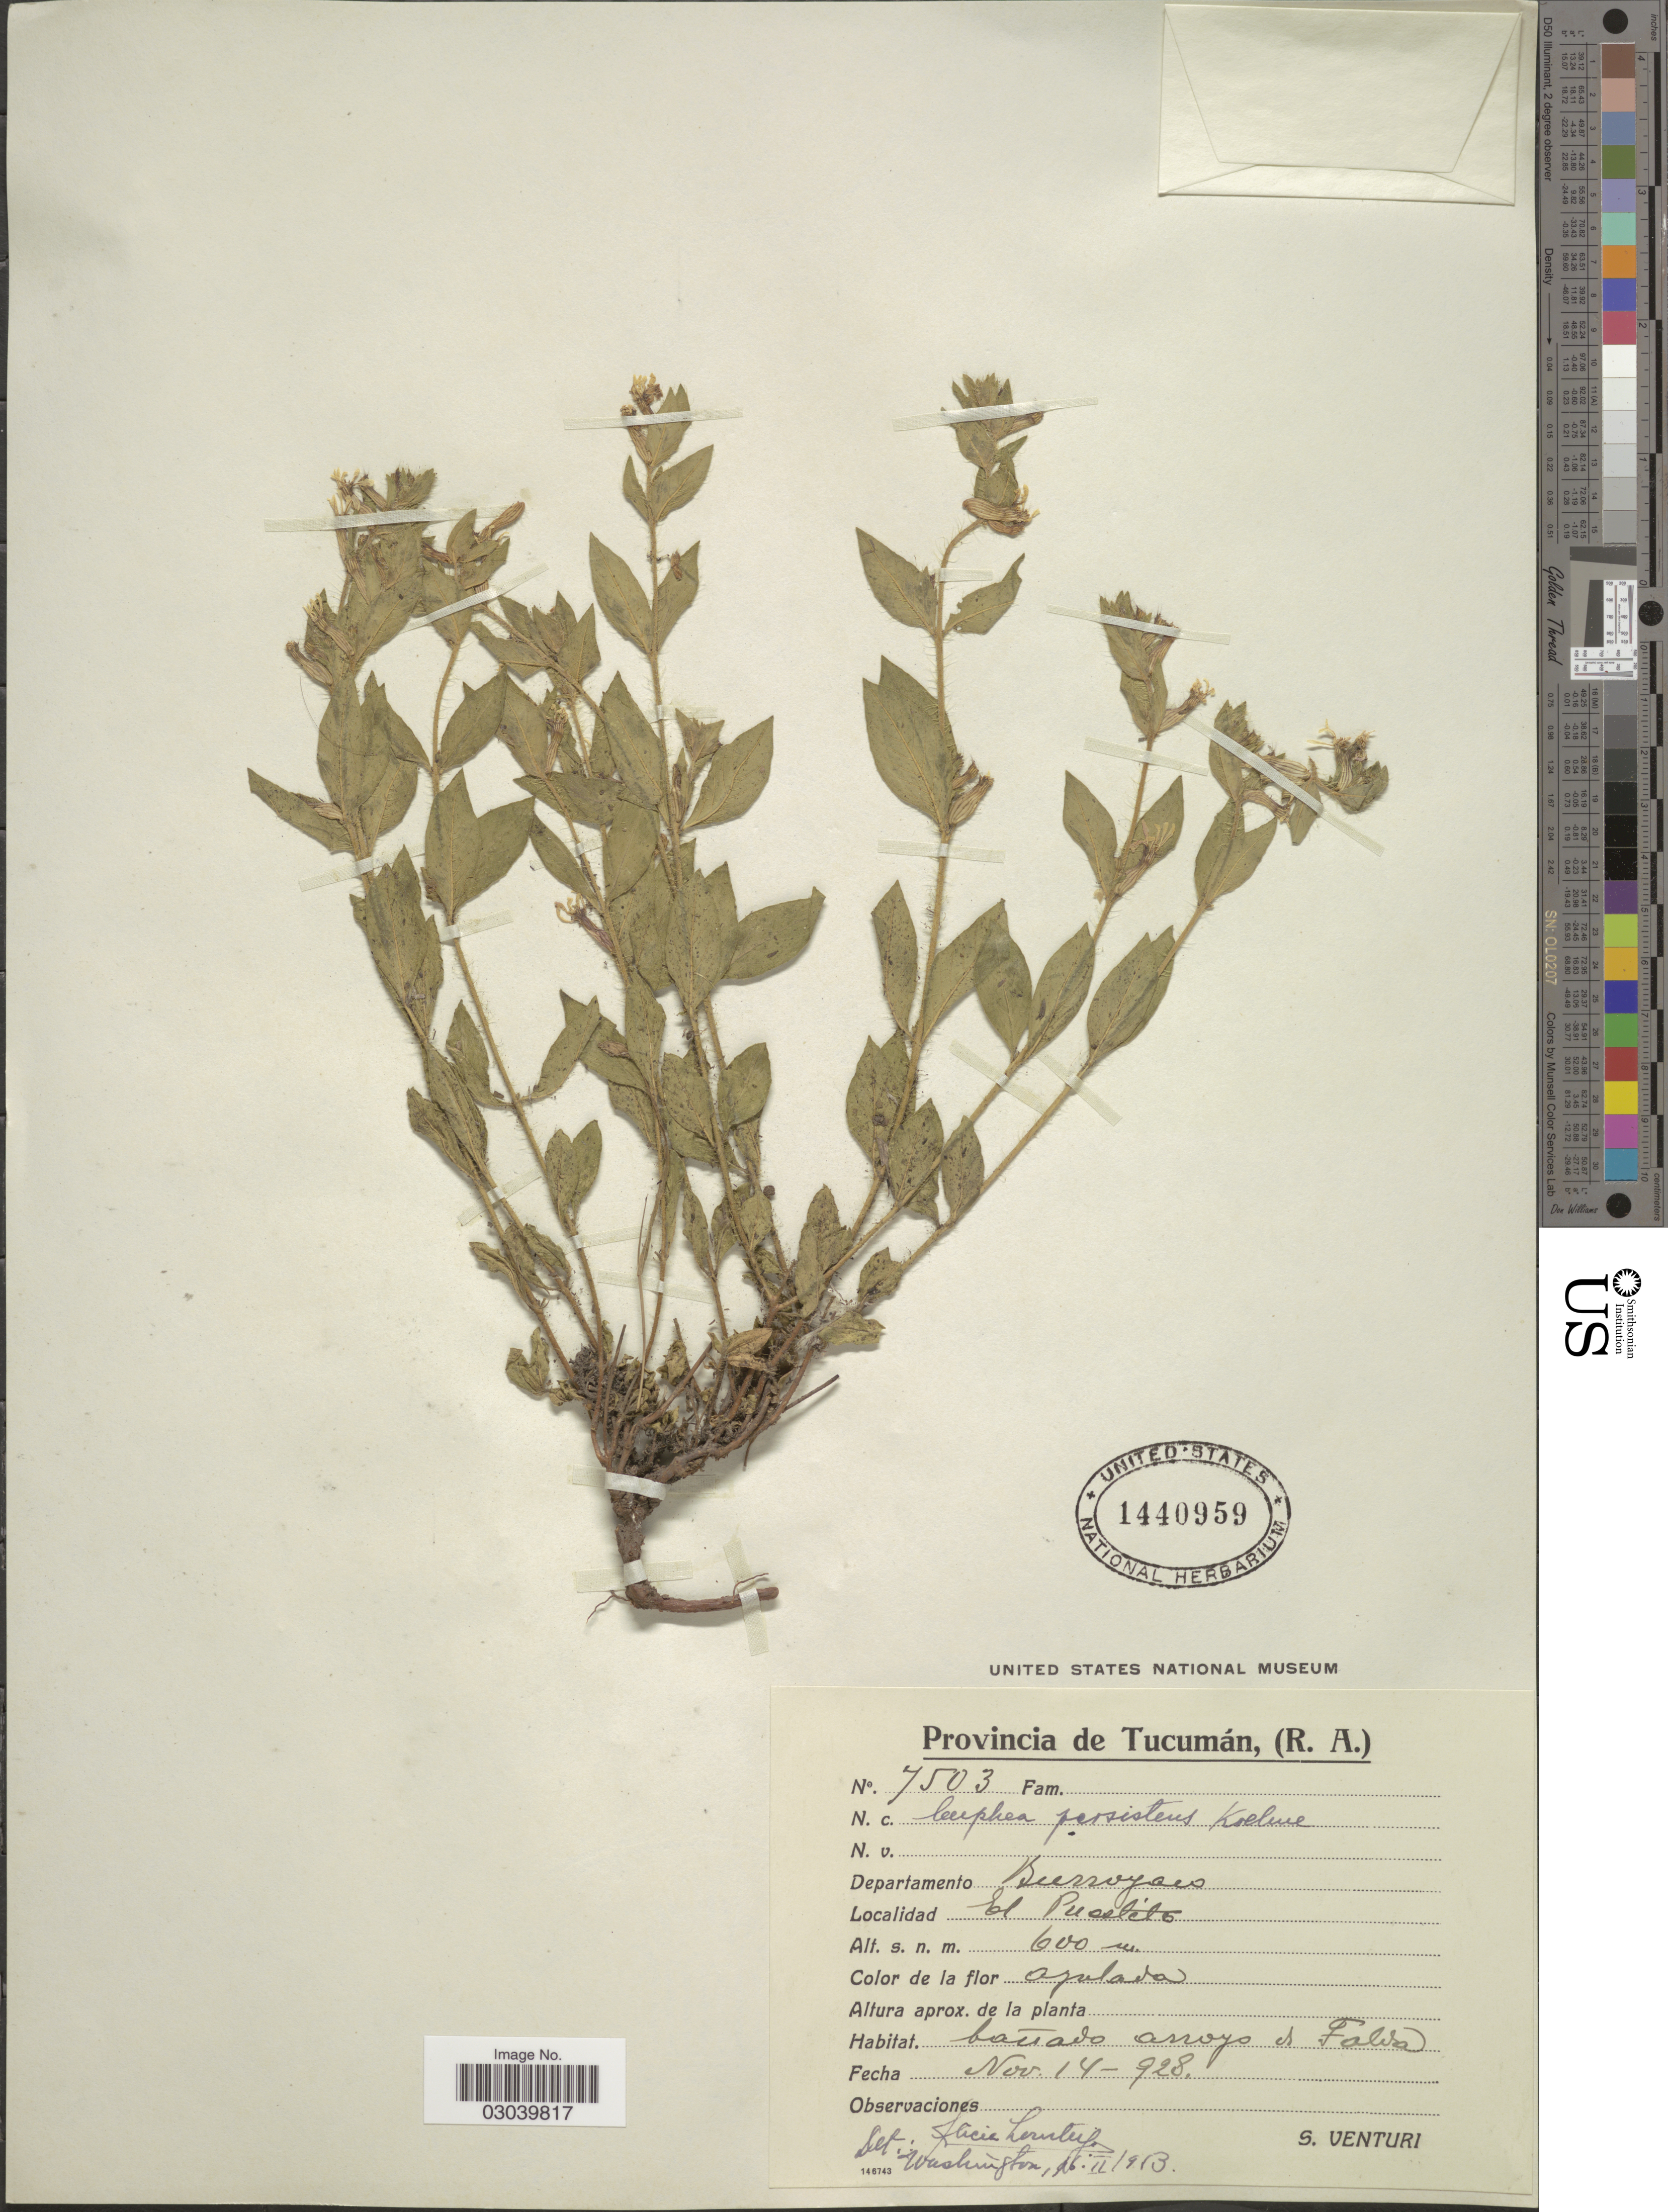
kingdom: Plantae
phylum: Tracheophyta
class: Magnoliopsida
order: Myrtales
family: Lythraceae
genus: Cuphea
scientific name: Cuphea persistens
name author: Koehne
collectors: S. Venturi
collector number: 7503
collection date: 1928-11-14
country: Argentina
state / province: Tucuman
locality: (R. A.), Departamento Burruyacu. El Puestito.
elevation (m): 600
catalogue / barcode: US 1440959